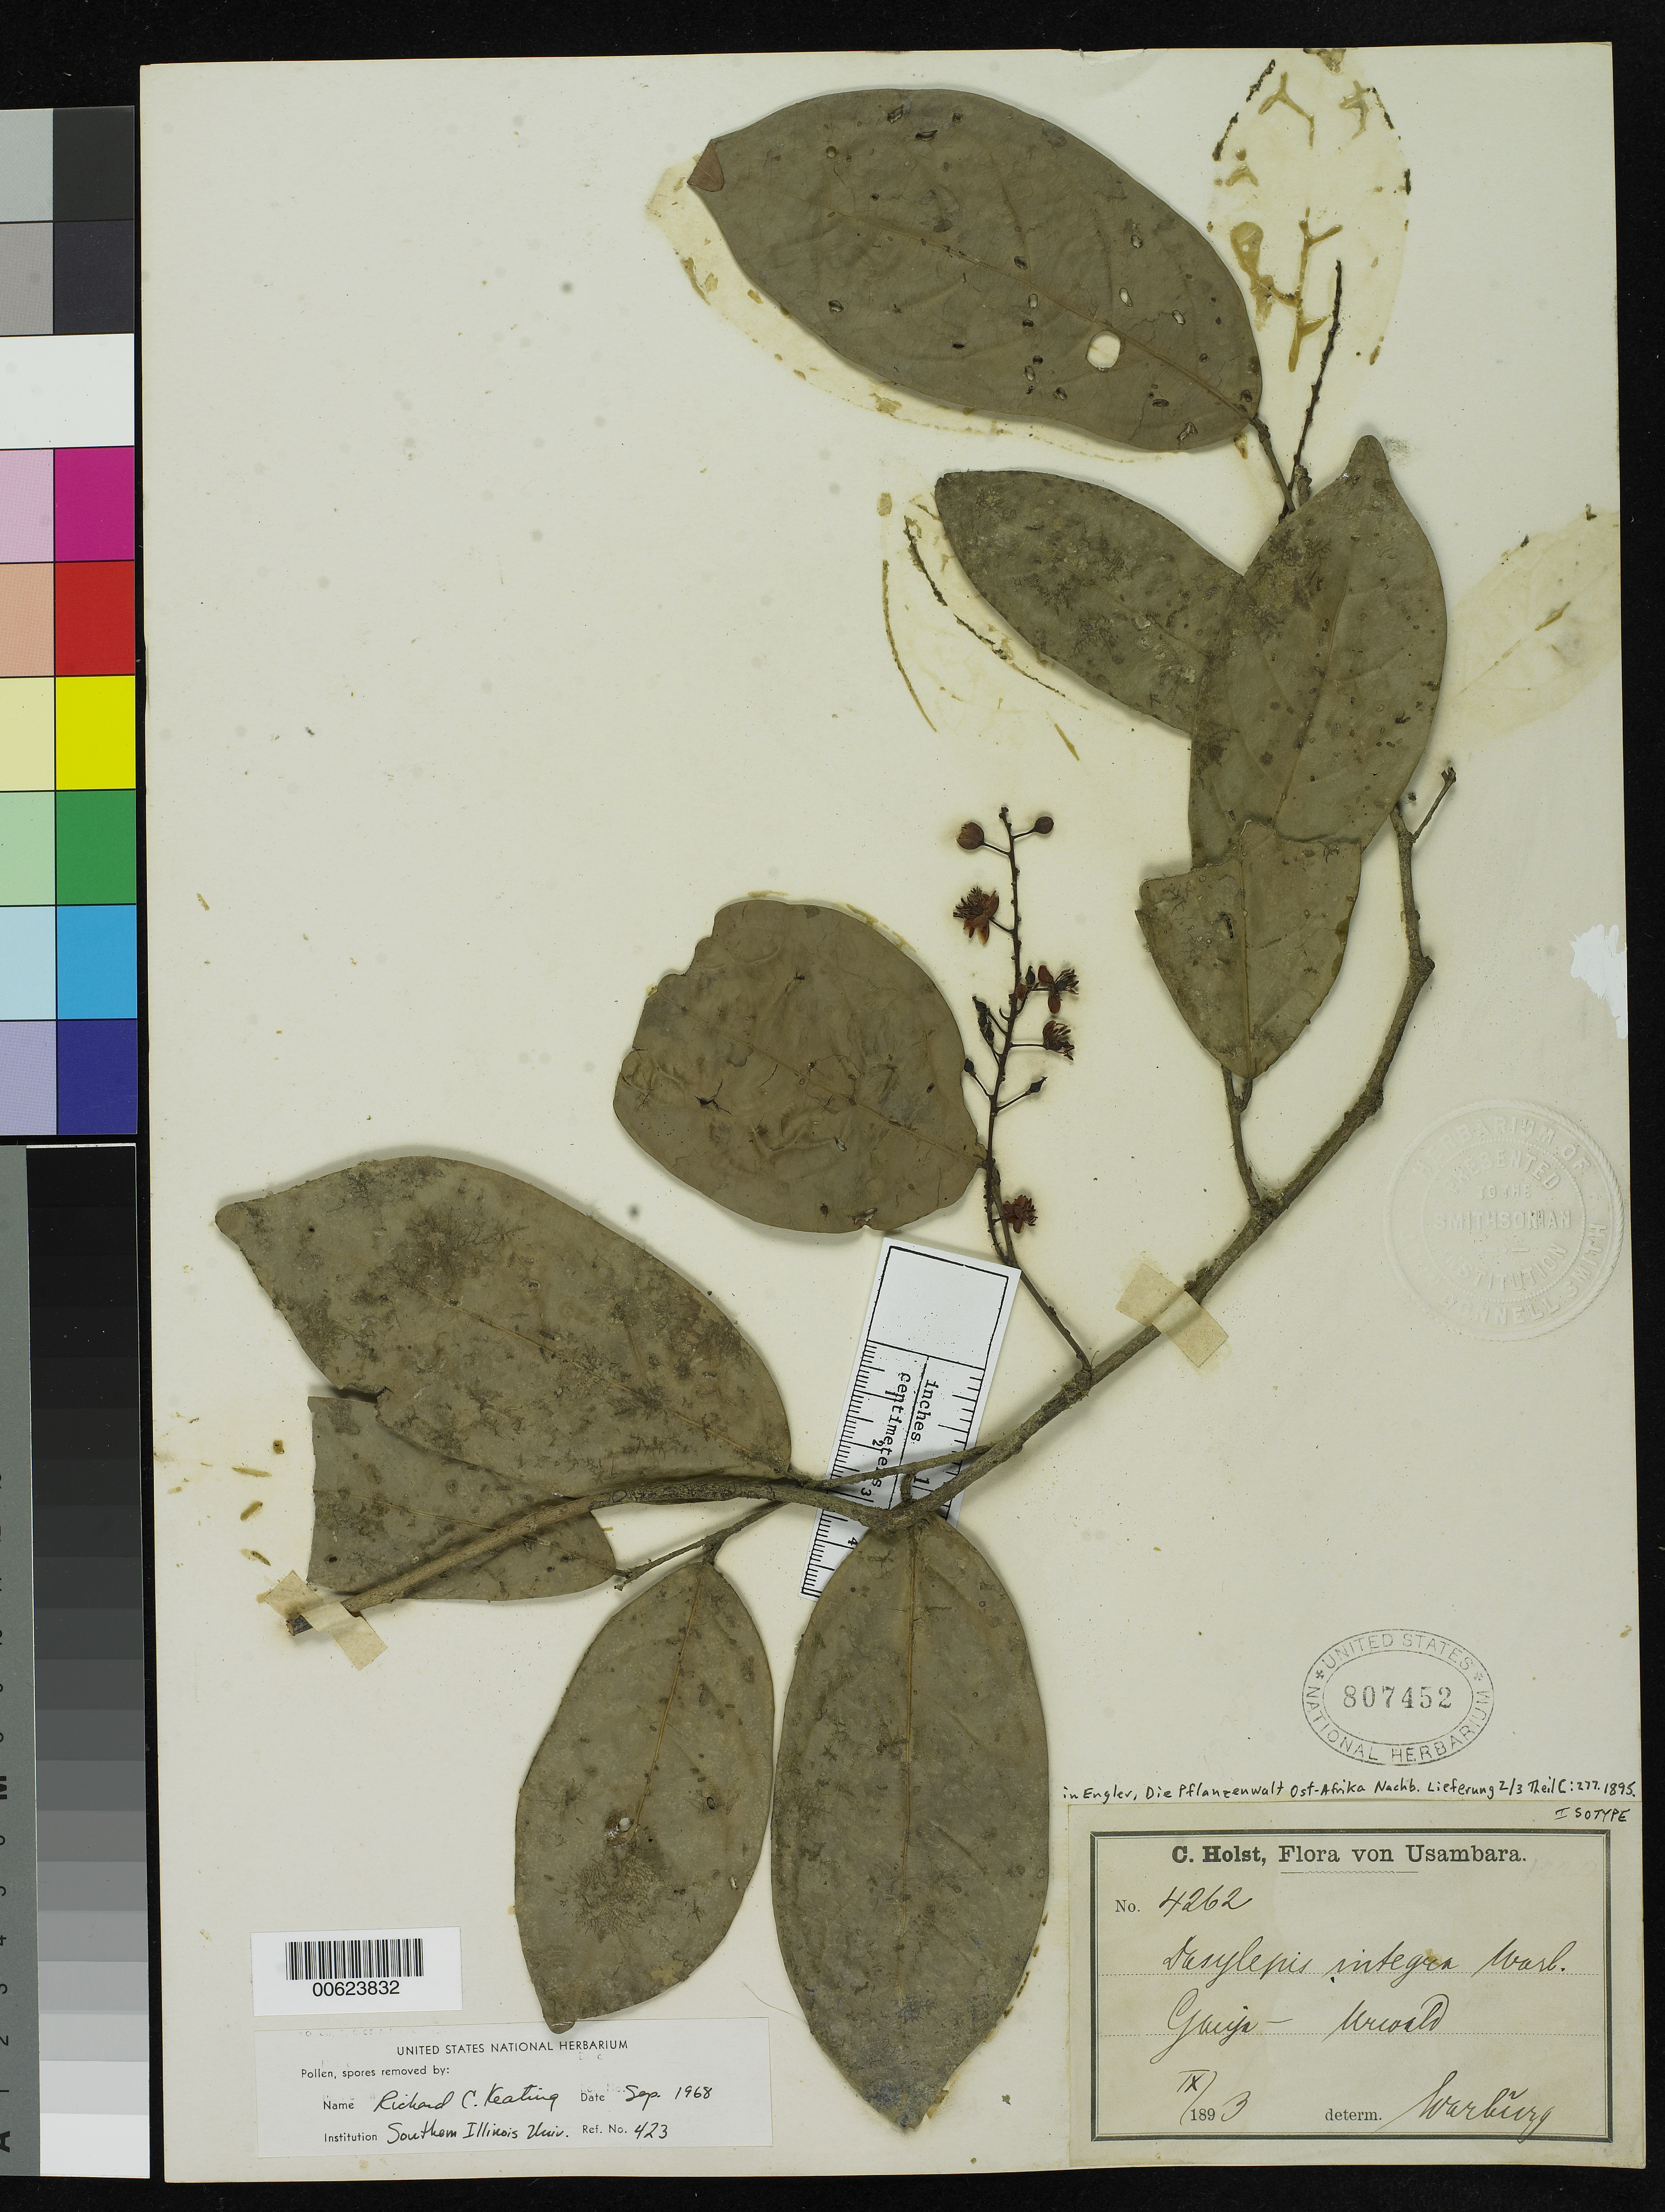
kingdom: Plantae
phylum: Tracheophyta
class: Magnoliopsida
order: Malpighiales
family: Achariaceae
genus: Dasylepis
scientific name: Dasylepis integra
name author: Warb. in Engl.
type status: Isotype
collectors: C. H. Holst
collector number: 4262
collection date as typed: Sep 1893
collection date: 1893-09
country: Tanzania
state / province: Tanga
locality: Usambara, Gauja.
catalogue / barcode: US 807452